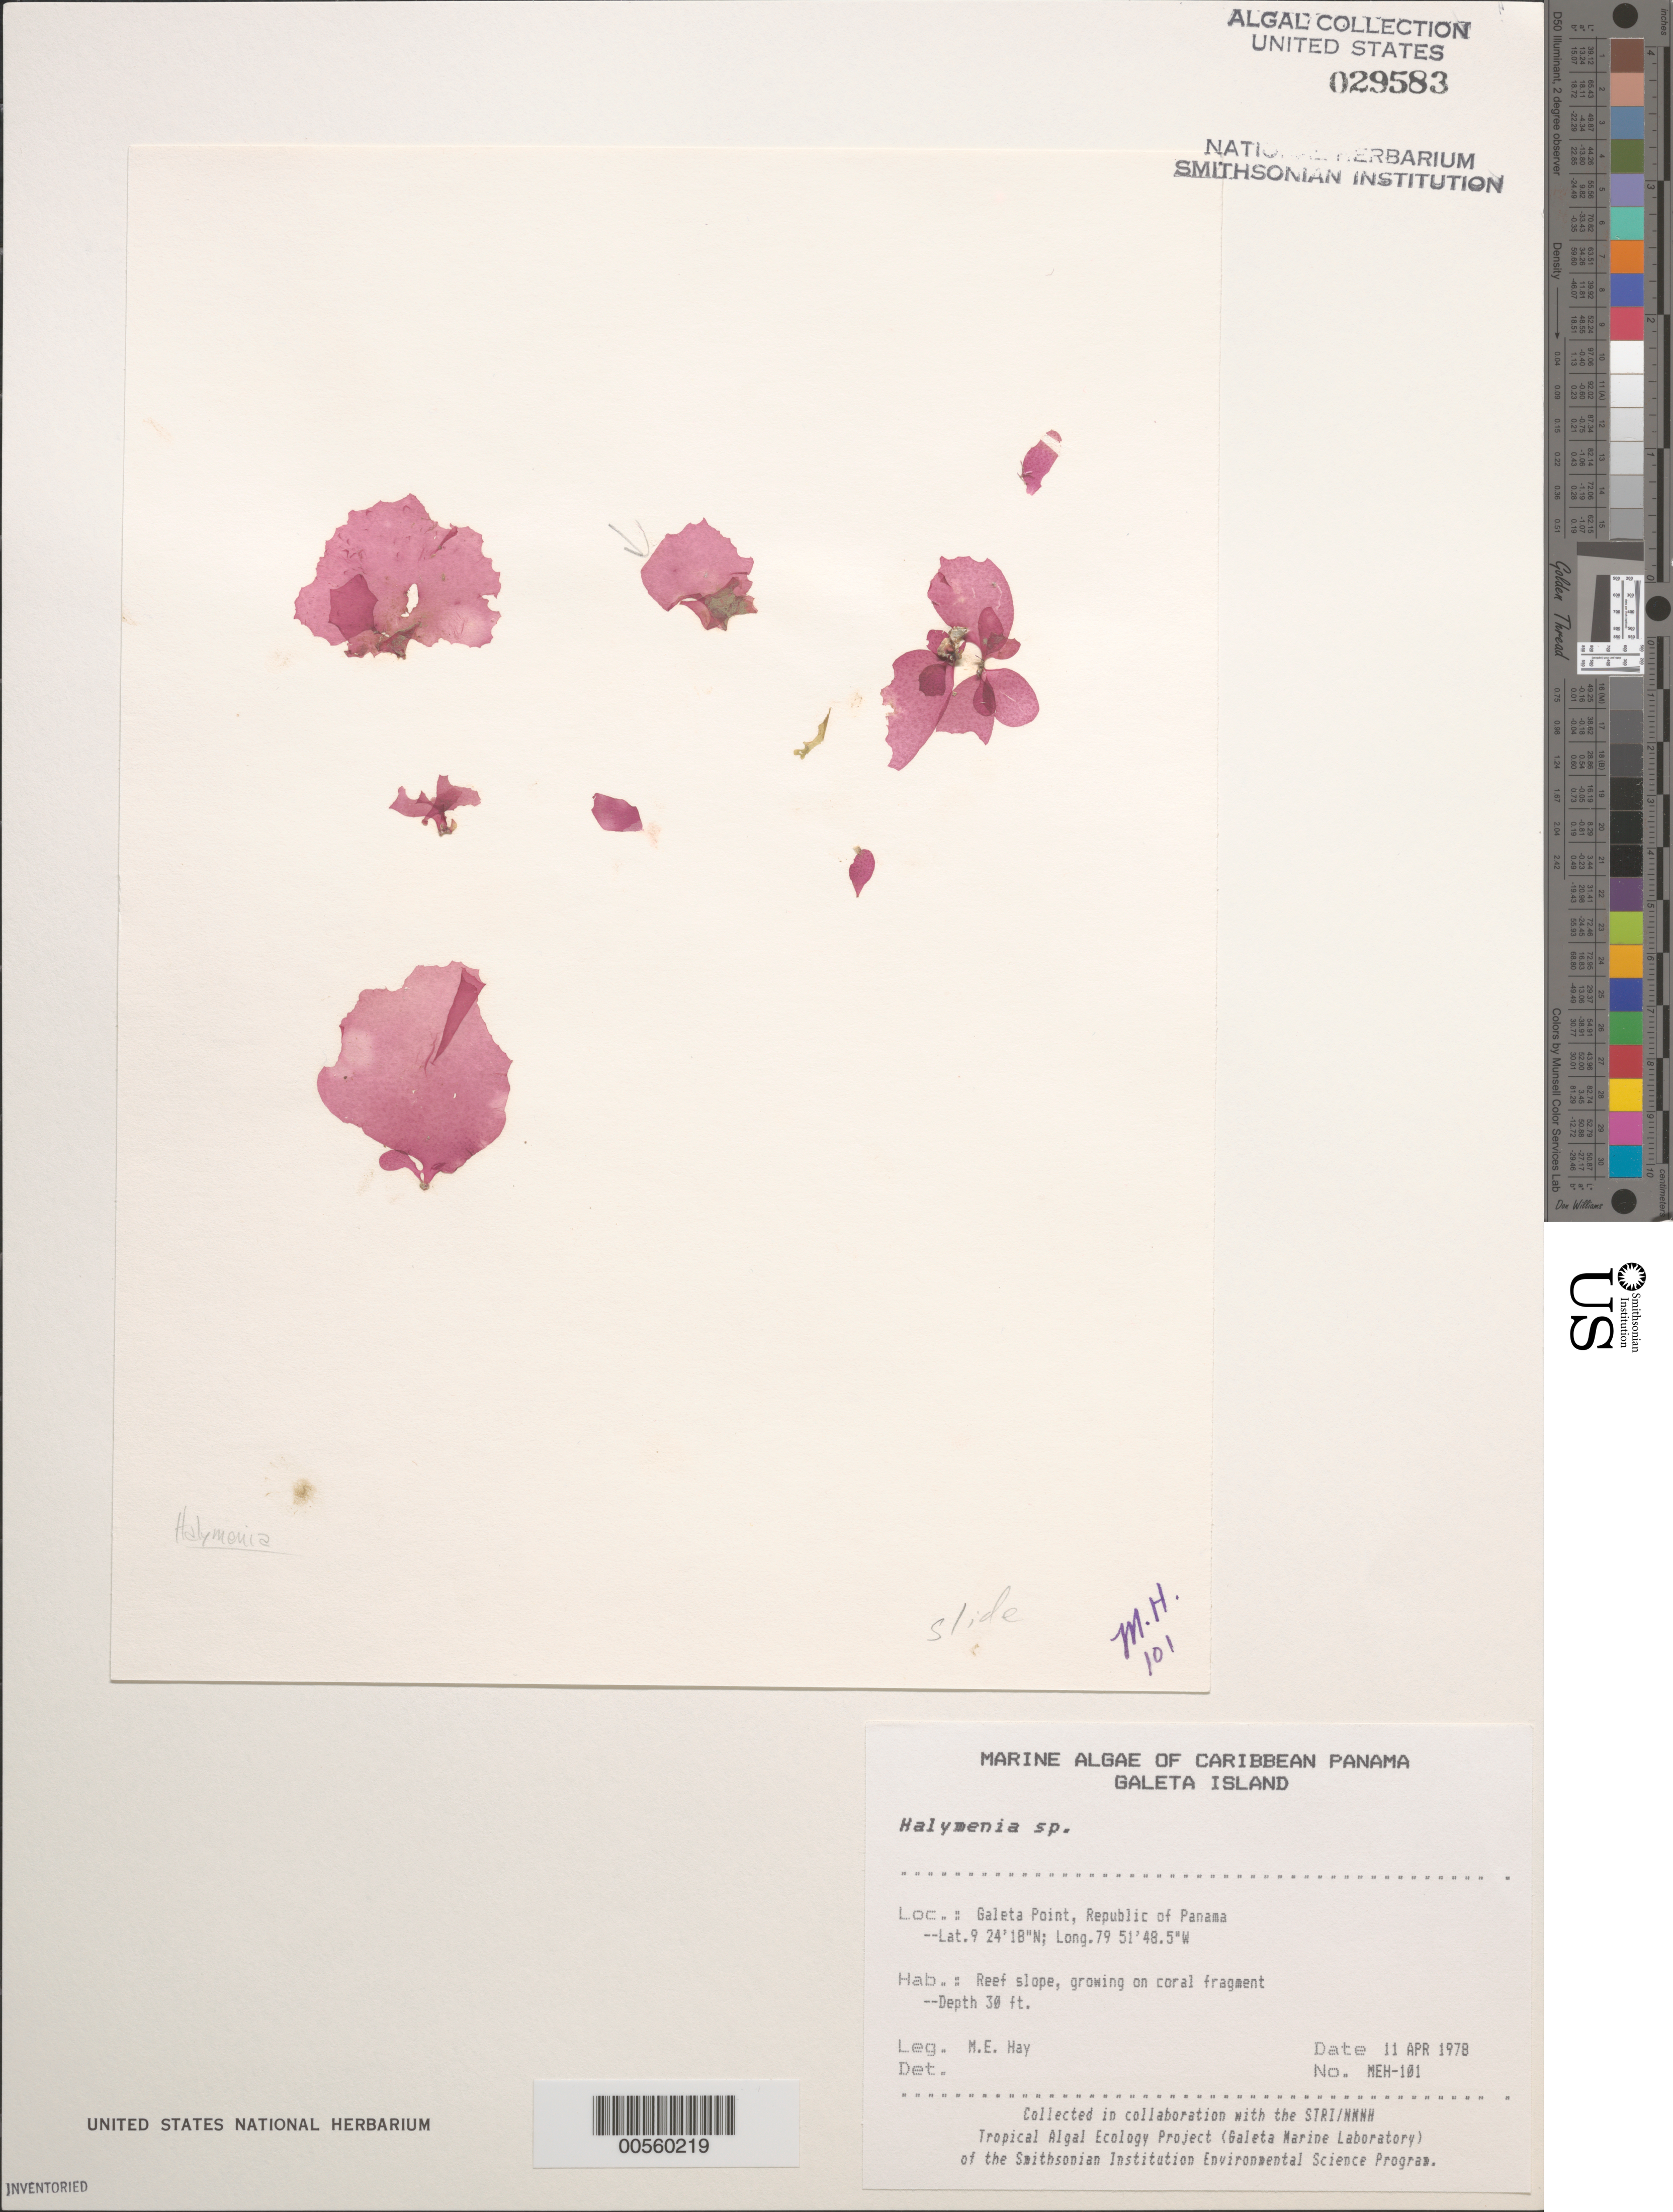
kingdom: Plantae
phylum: Rhodophyta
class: Florideophyceae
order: Halymeniales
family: Halymeniaceae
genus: Halymenia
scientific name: Halymenia sp.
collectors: M. E. Hay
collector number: MEH-101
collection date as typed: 11 Apr 1978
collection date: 1978-04-11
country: Panama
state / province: Colón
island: Galeta Island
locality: Galeta Point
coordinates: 9 24' 18" N, 79 51' 48.5" W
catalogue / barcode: US 29583